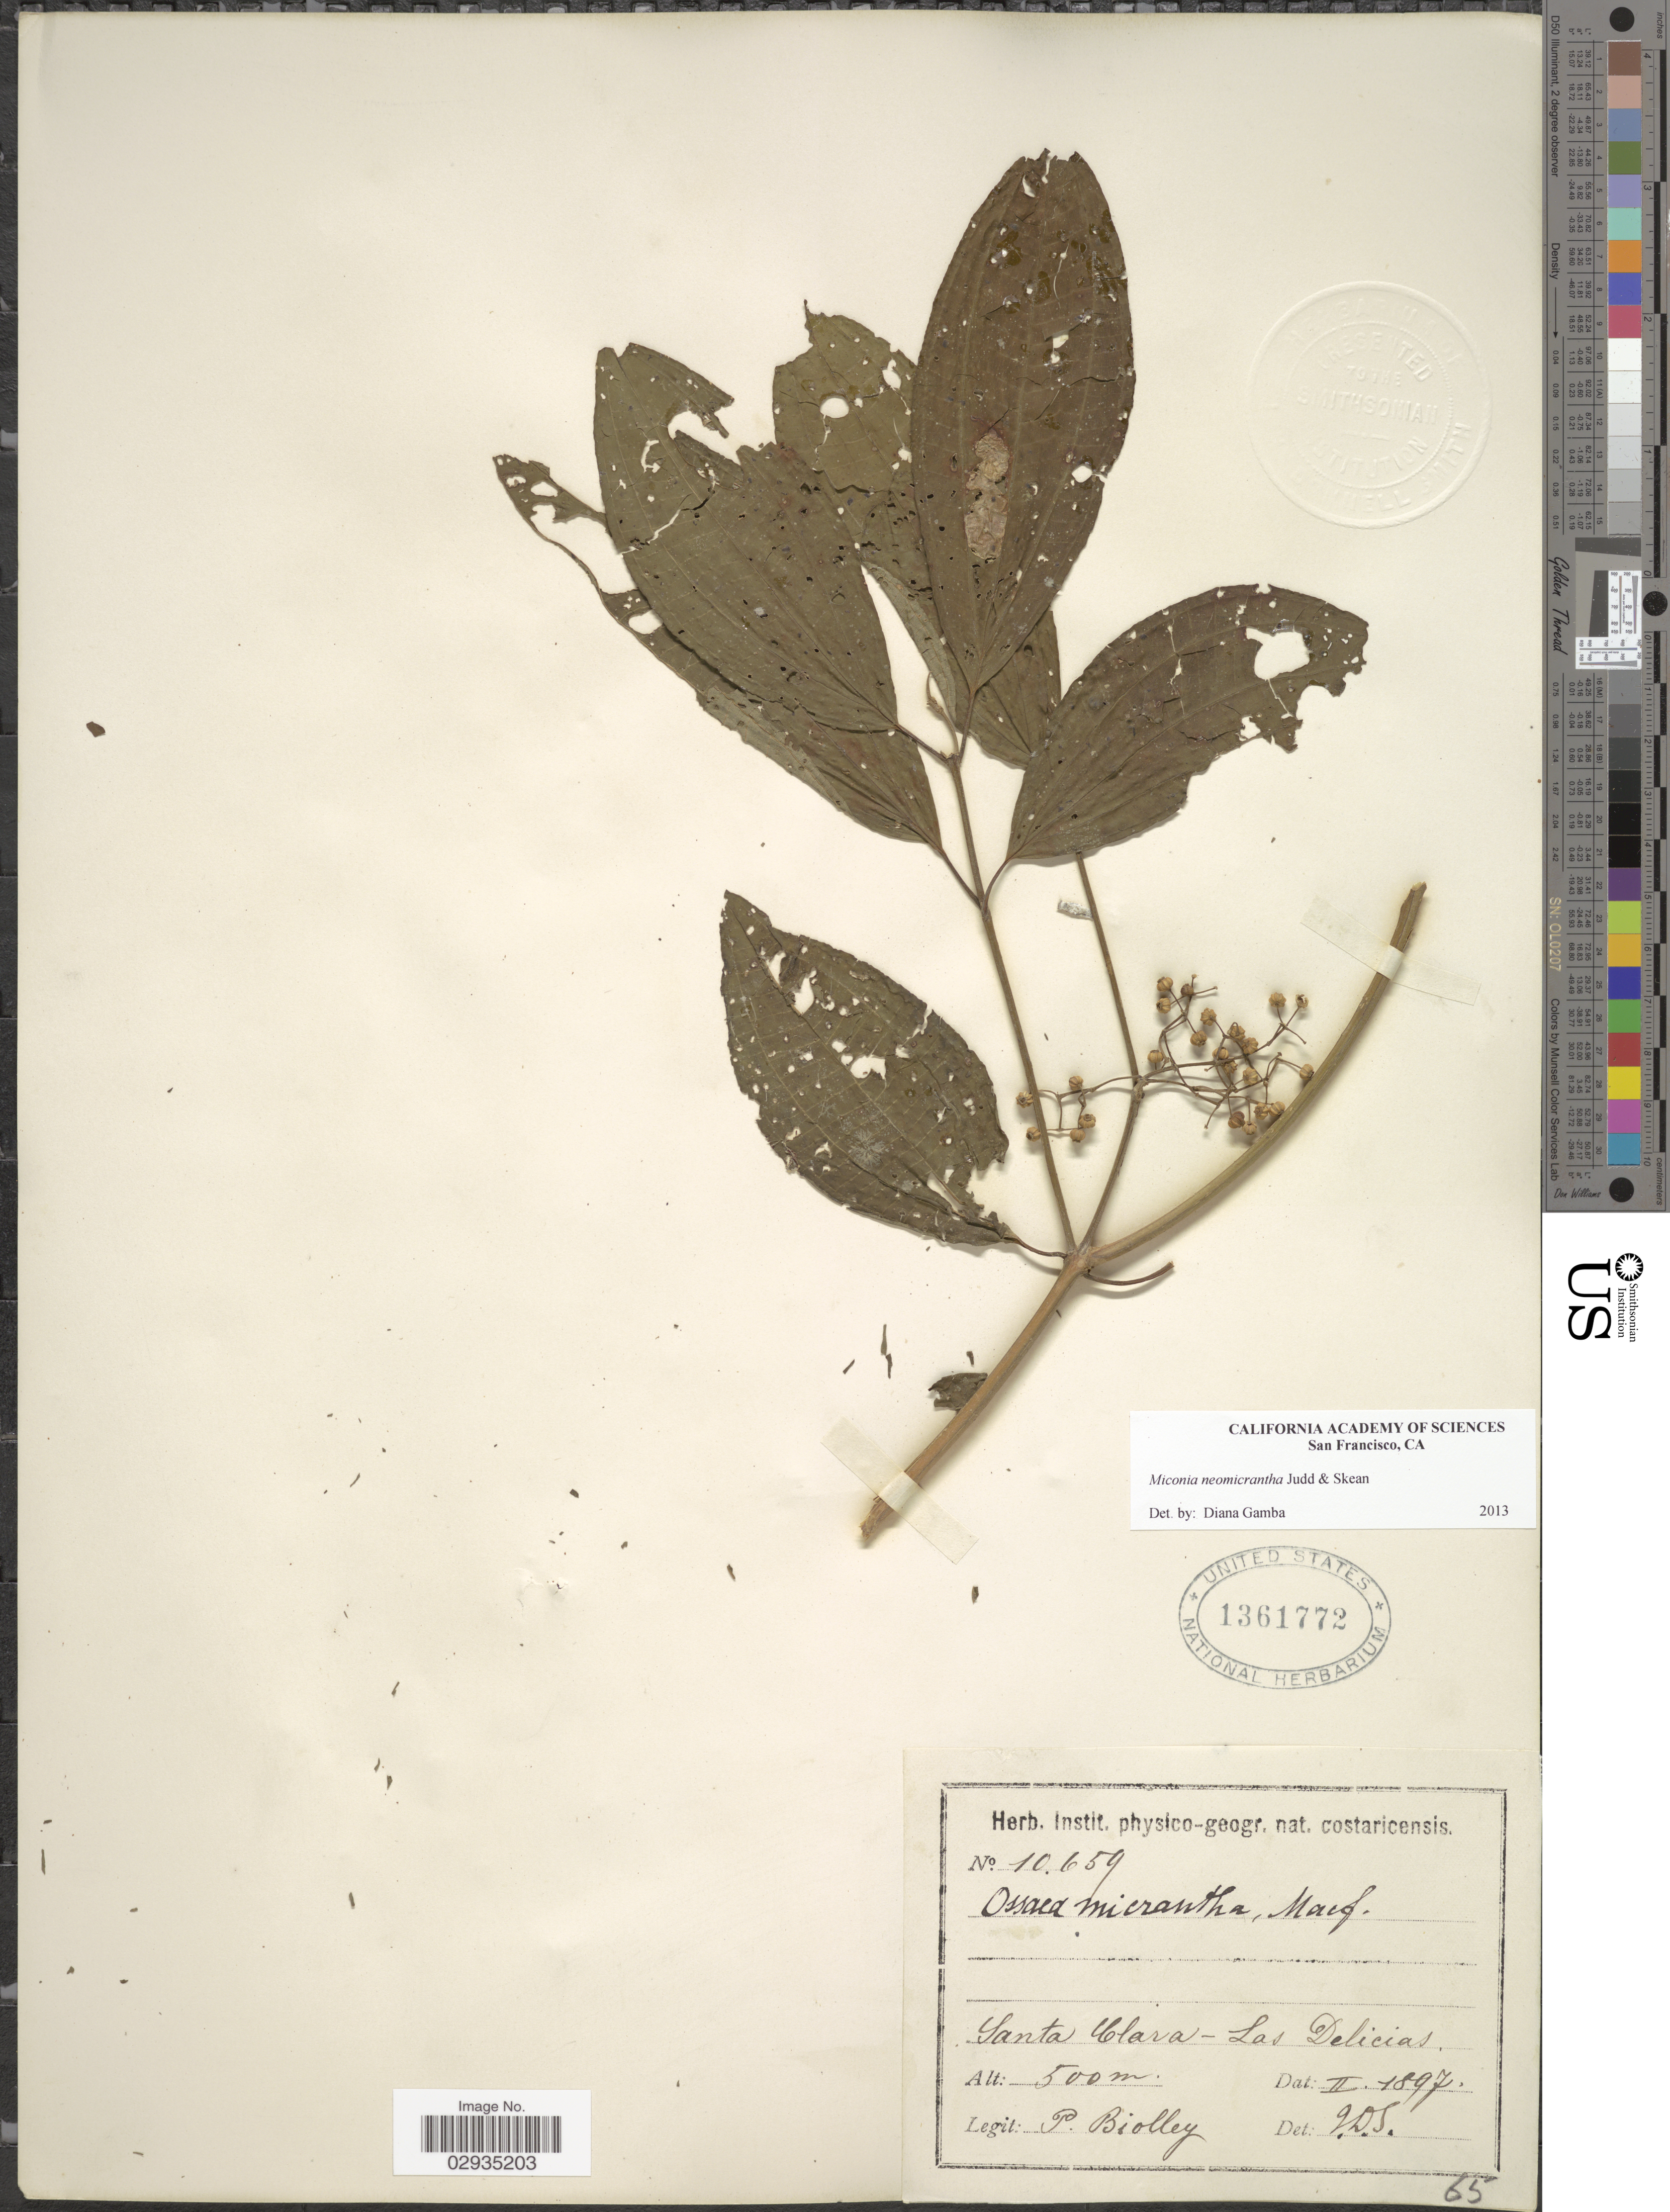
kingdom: Plantae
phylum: Tracheophyta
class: Magnoliopsida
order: Myrtales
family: Melastomataceae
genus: Miconia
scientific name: Miconia neomicrantha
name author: Judd & Skean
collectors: P. Biolley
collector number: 10659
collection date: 1897-02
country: Costa Rica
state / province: Alajuela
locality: Santa Clara, Las Delicias.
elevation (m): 500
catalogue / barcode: US 1361772